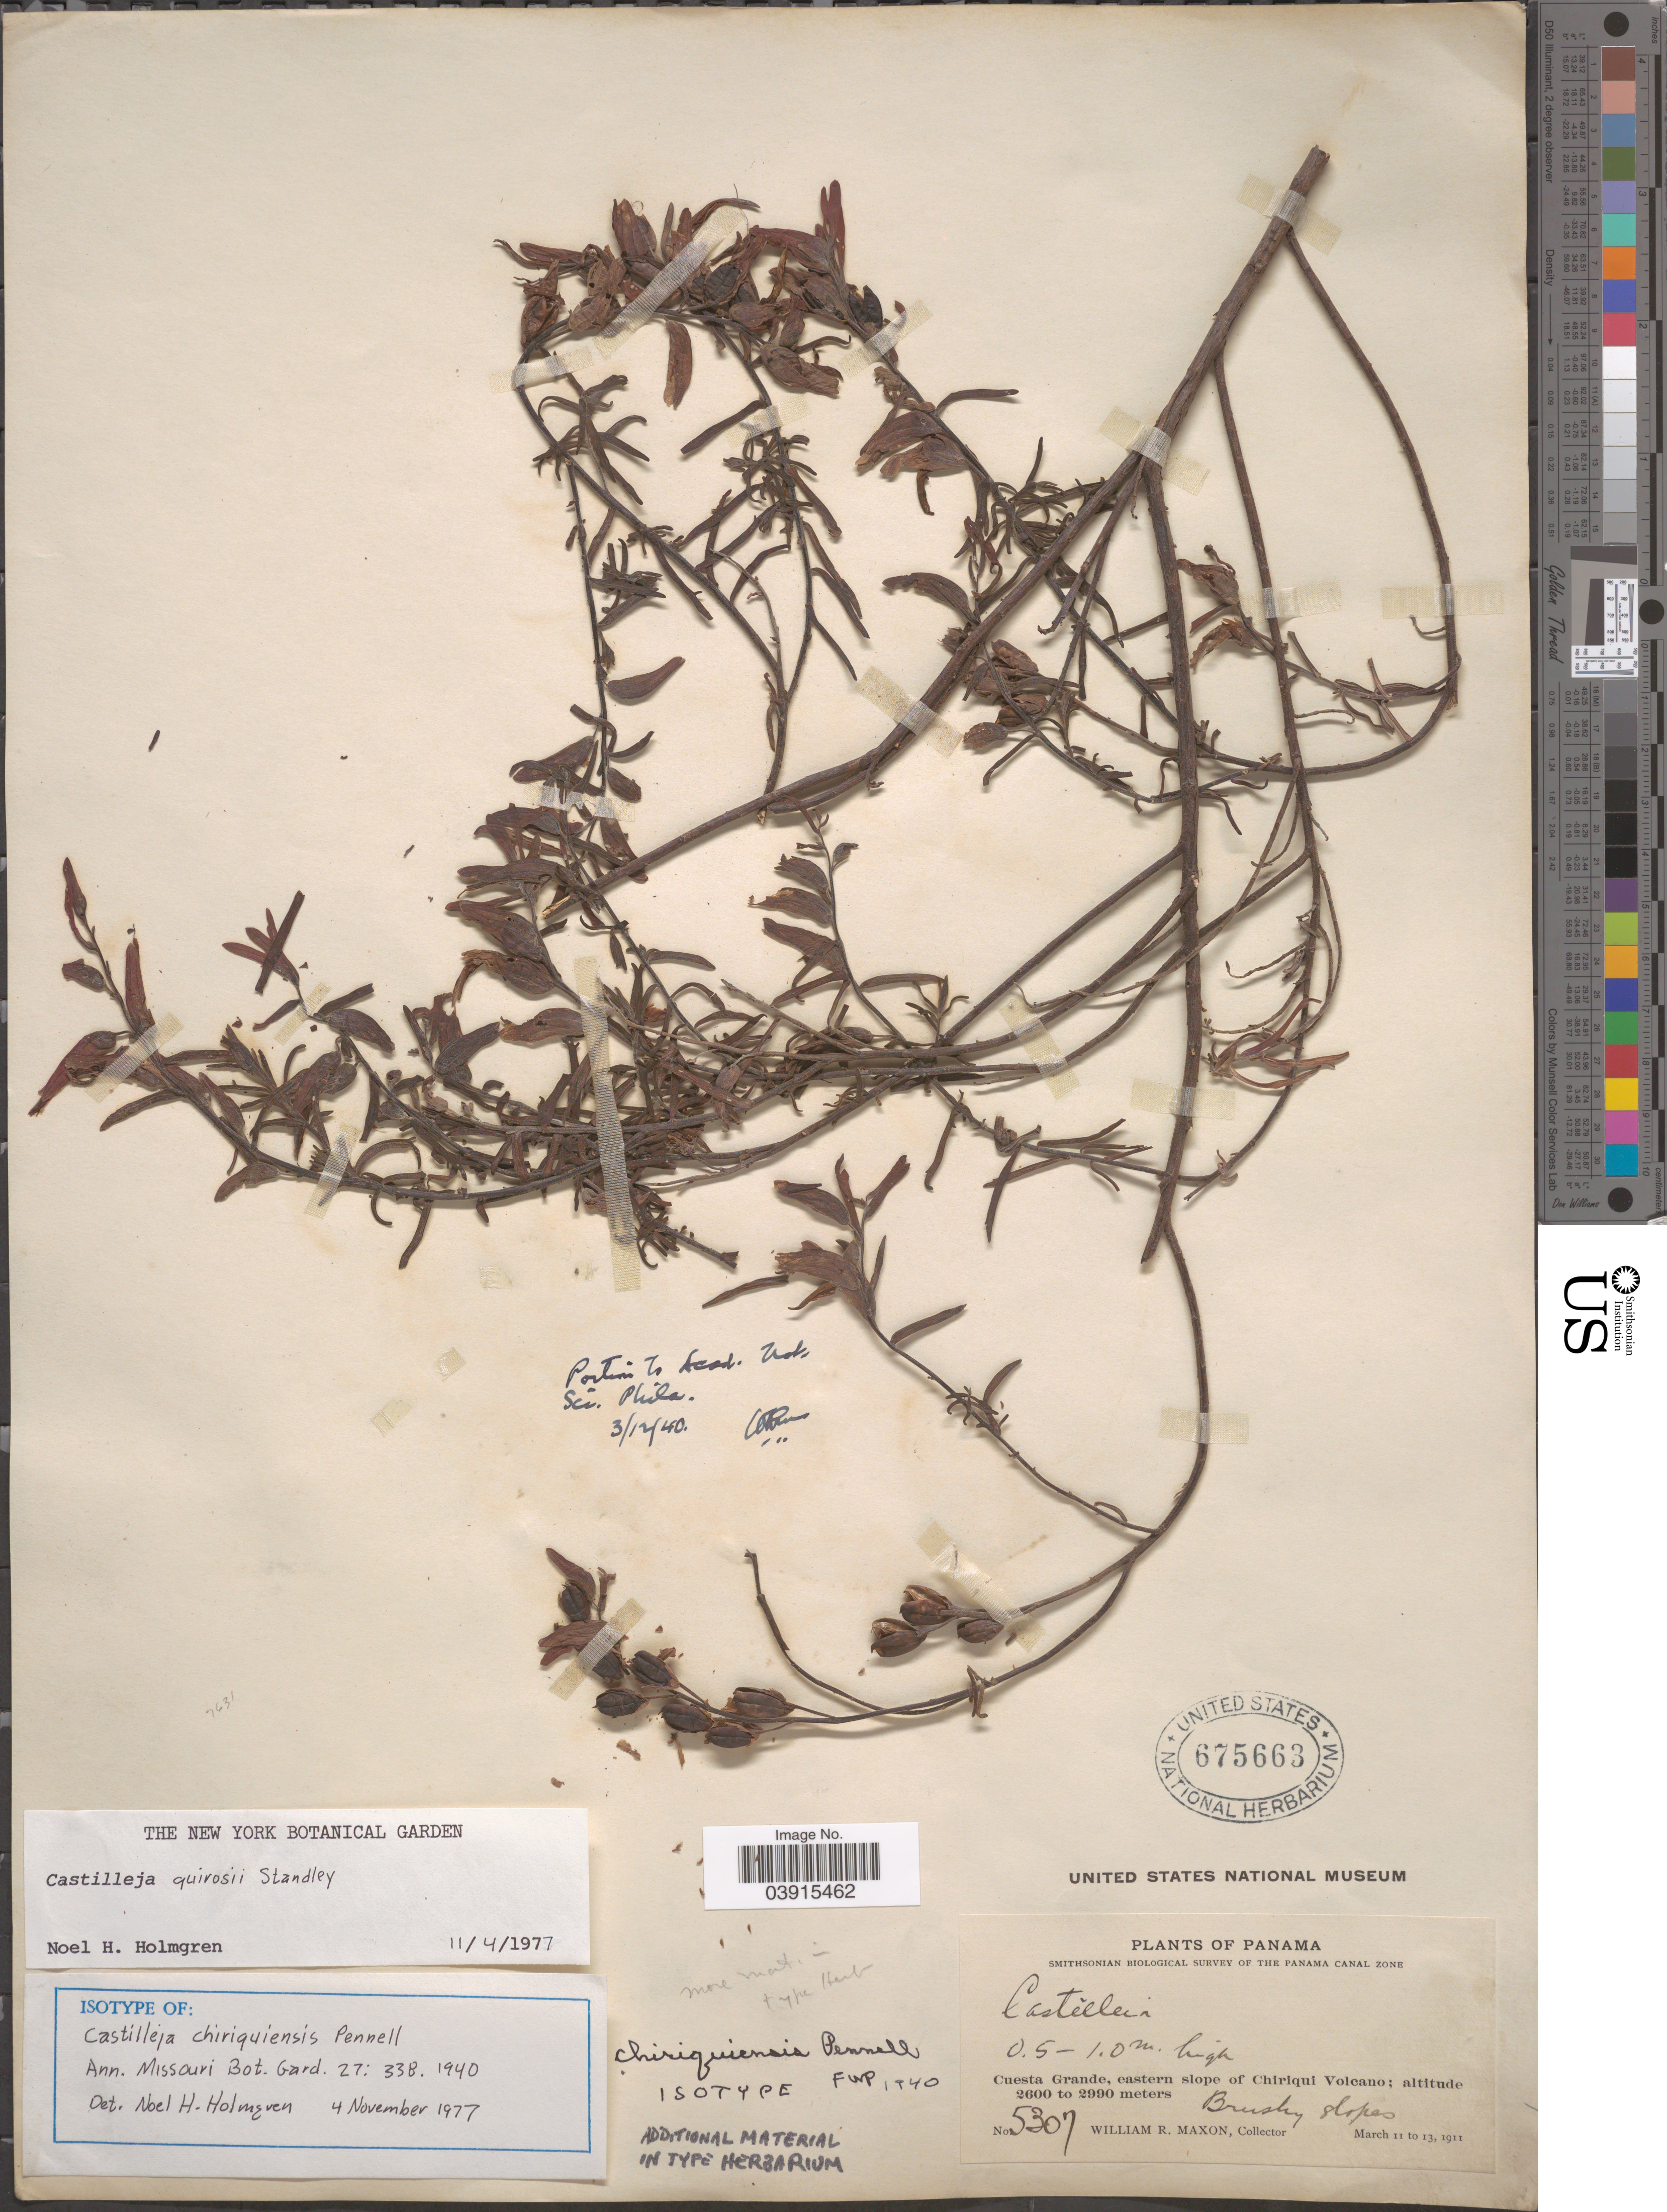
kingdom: Plantae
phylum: Tracheophyta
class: Magnoliopsida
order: Lamiales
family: Orobanchaceae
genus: Castilleja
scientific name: Castilleja quirosii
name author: Standl.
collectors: W. R. Maxon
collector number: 5307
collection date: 1911-03-11/1911-03-13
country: Panama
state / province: Chiriqui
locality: Cuesta Grande, eastern slope of Chiriqui Volcano.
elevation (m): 2600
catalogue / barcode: US 675663